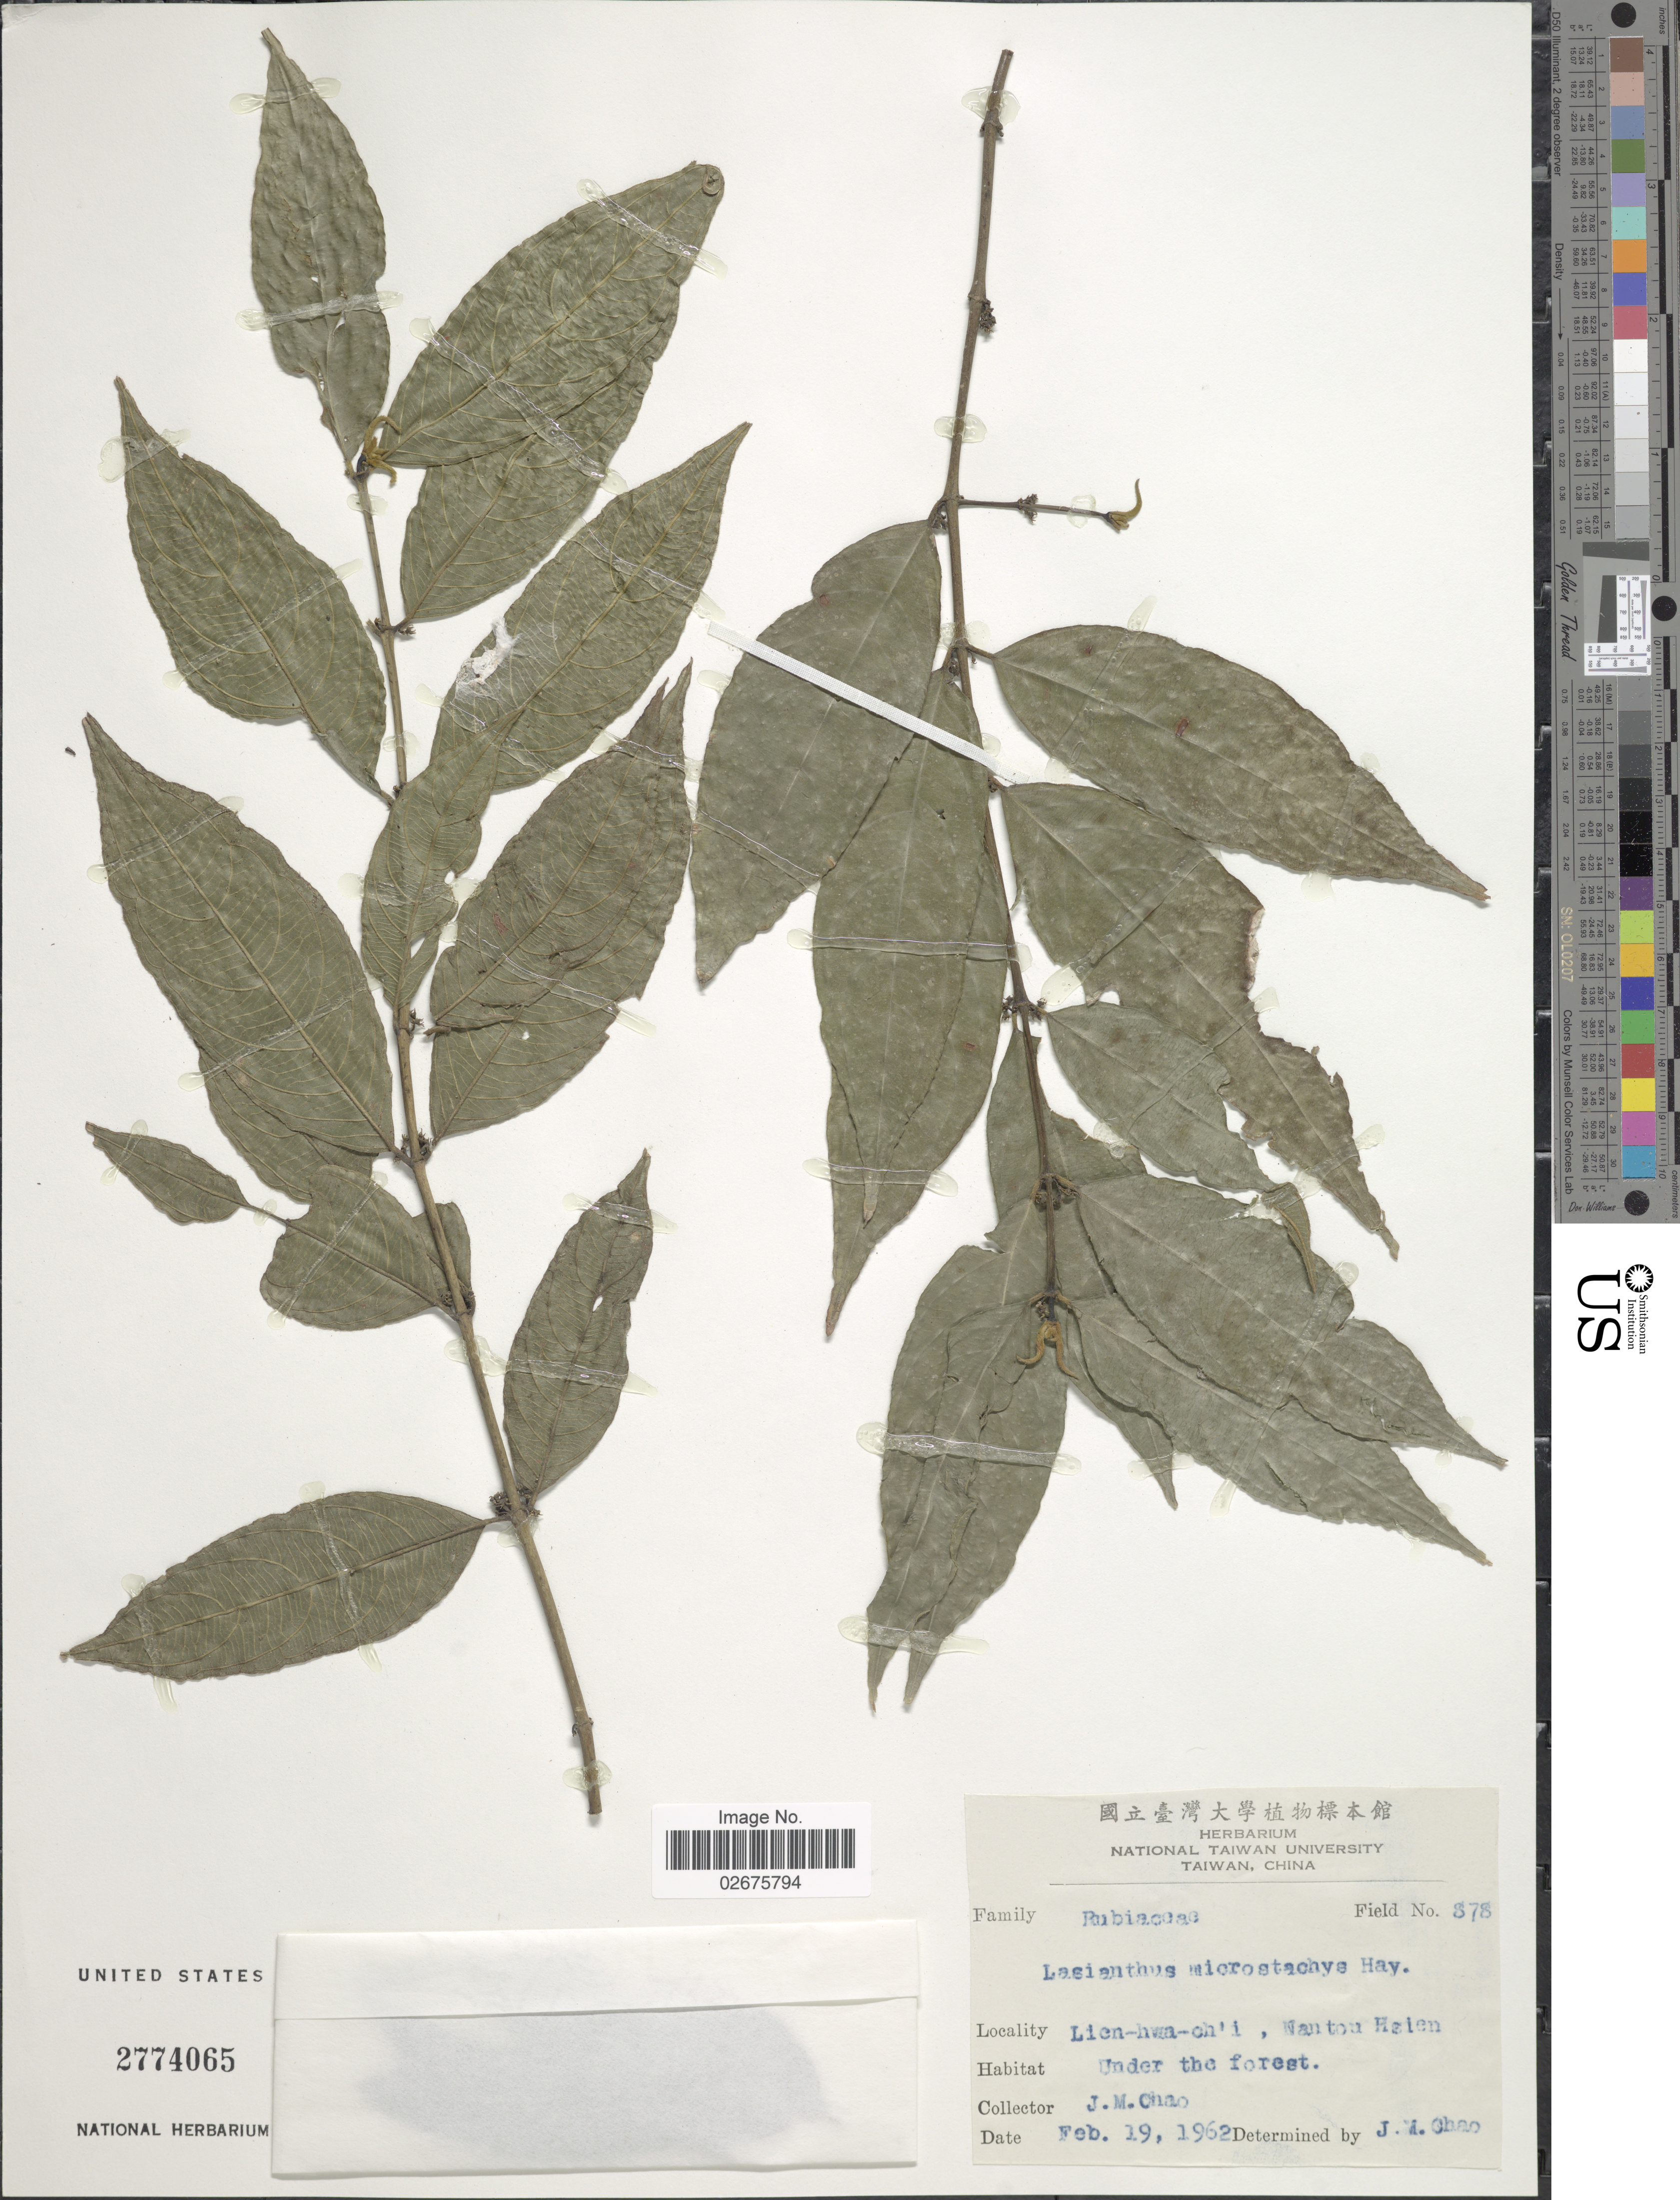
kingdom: Plantae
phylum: Tracheophyta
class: Magnoliopsida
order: Gentianales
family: Rubiaceae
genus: Lasianthus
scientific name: Lasianthus microstachys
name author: Hayata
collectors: J. Chao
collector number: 878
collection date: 1962-02-19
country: Taiwan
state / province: Nantou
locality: Lien-hwa-ch'i, nantou Hzien, Under the forest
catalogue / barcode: US 2774065